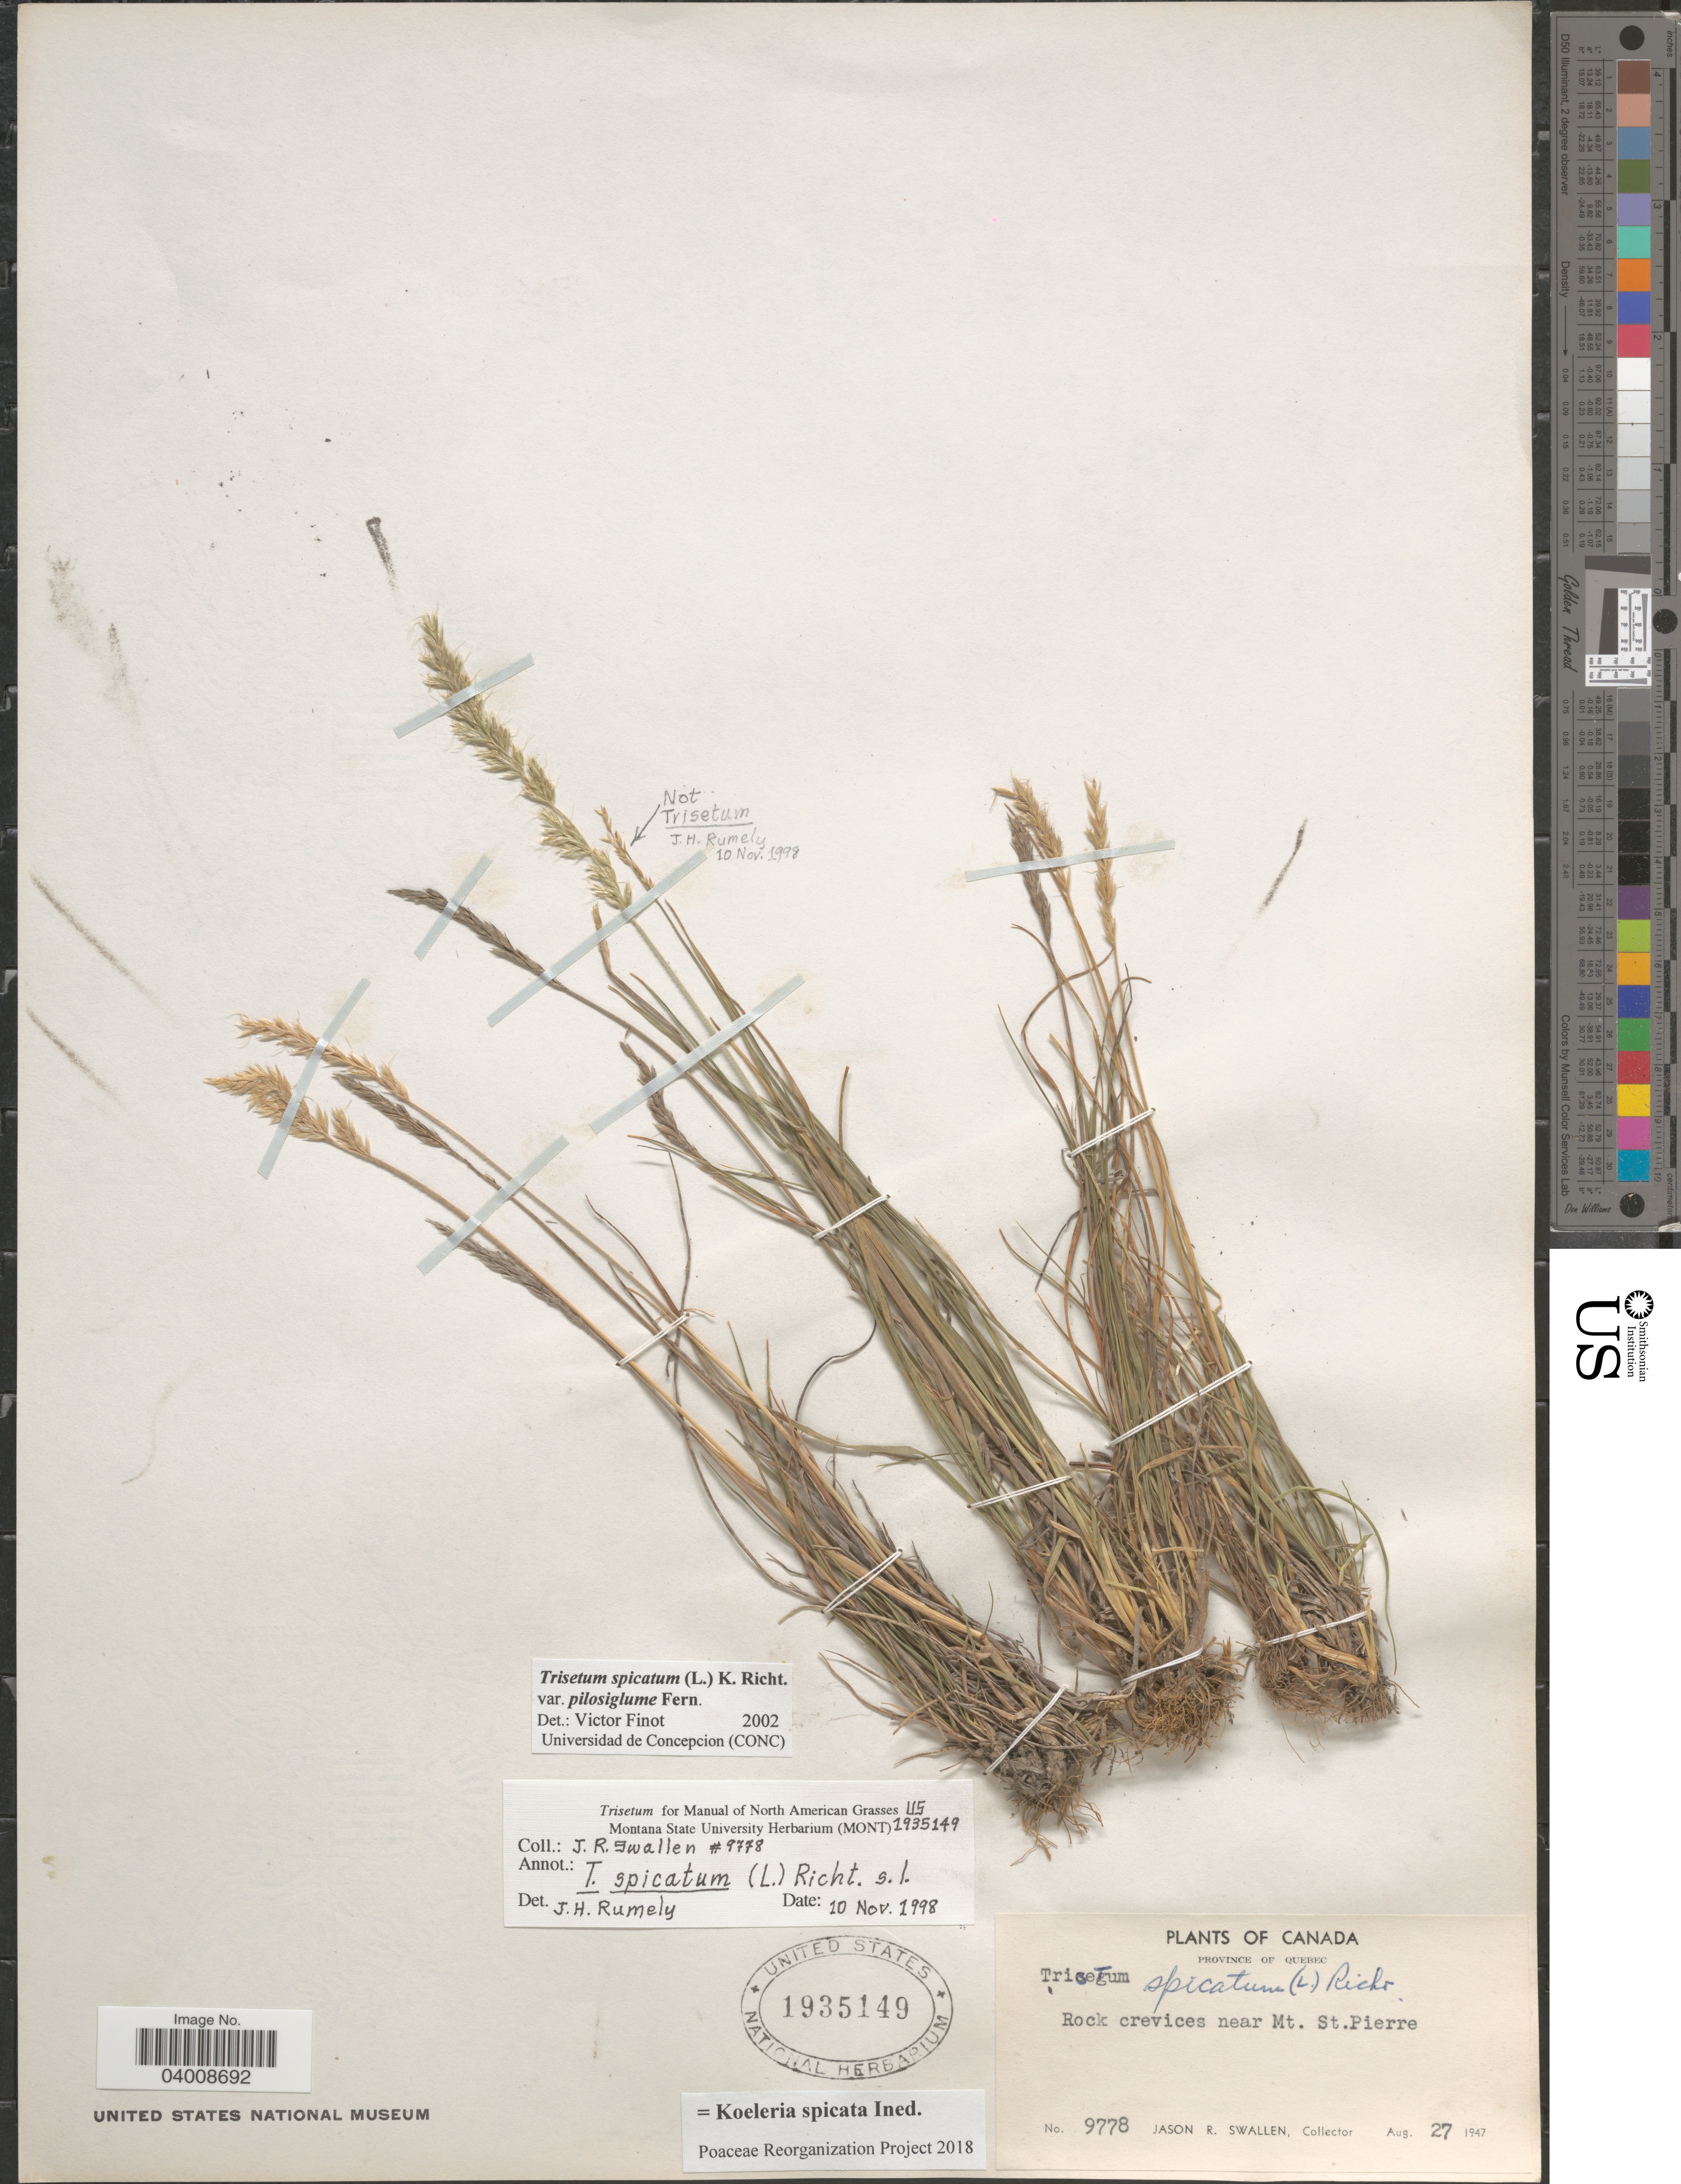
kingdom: Plantae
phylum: Tracheophyta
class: Liliopsida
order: Poales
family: Poaceae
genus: Koeleria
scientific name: Koeleria spicata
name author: (L.) Barberá et al.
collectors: J. R. Swallen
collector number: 9778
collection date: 1947-08-27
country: Canada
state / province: Quebec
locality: Near Mt. St. Pierre.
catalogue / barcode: US 1935149